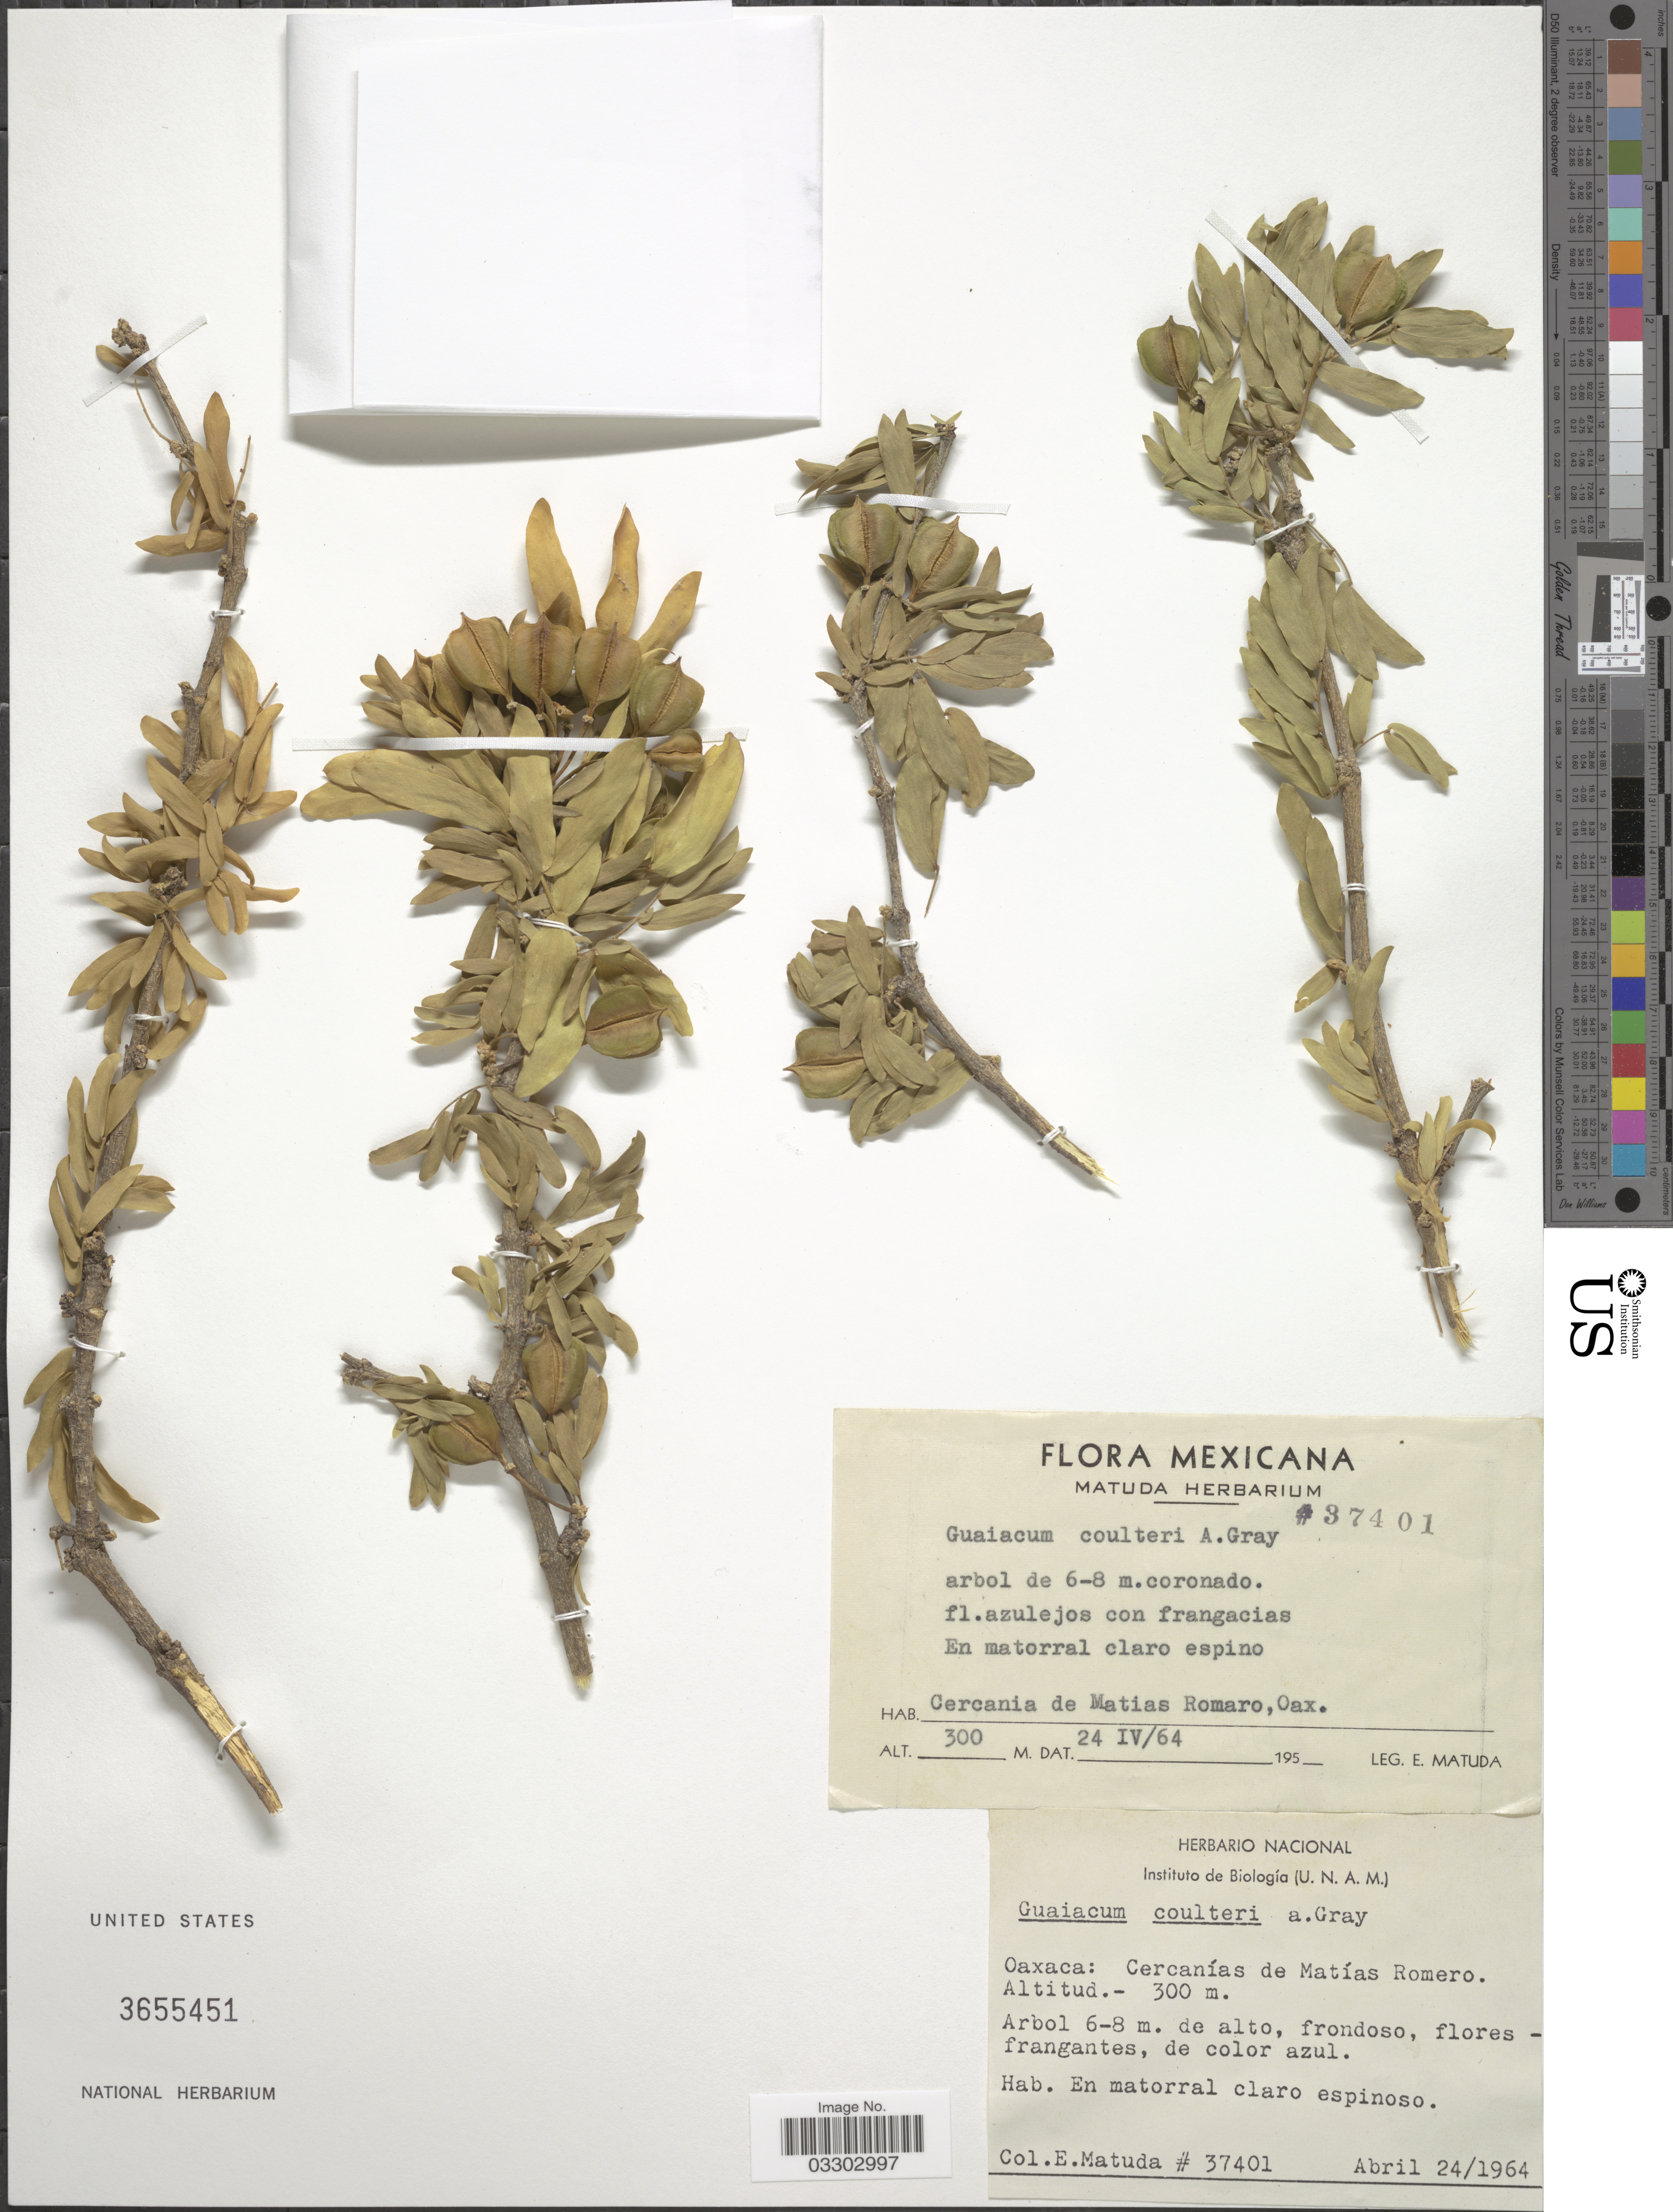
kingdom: Plantae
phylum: Tracheophyta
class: Magnoliopsida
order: Zygophyllales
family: Zygophyllaceae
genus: Guaiacum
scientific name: Guaiacum coulteri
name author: A. Gray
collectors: E. Matuda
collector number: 37401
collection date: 1964-04-24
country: Mexico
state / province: Oaxaca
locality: Cercanías de Matías Romero.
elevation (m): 300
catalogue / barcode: US 3655451